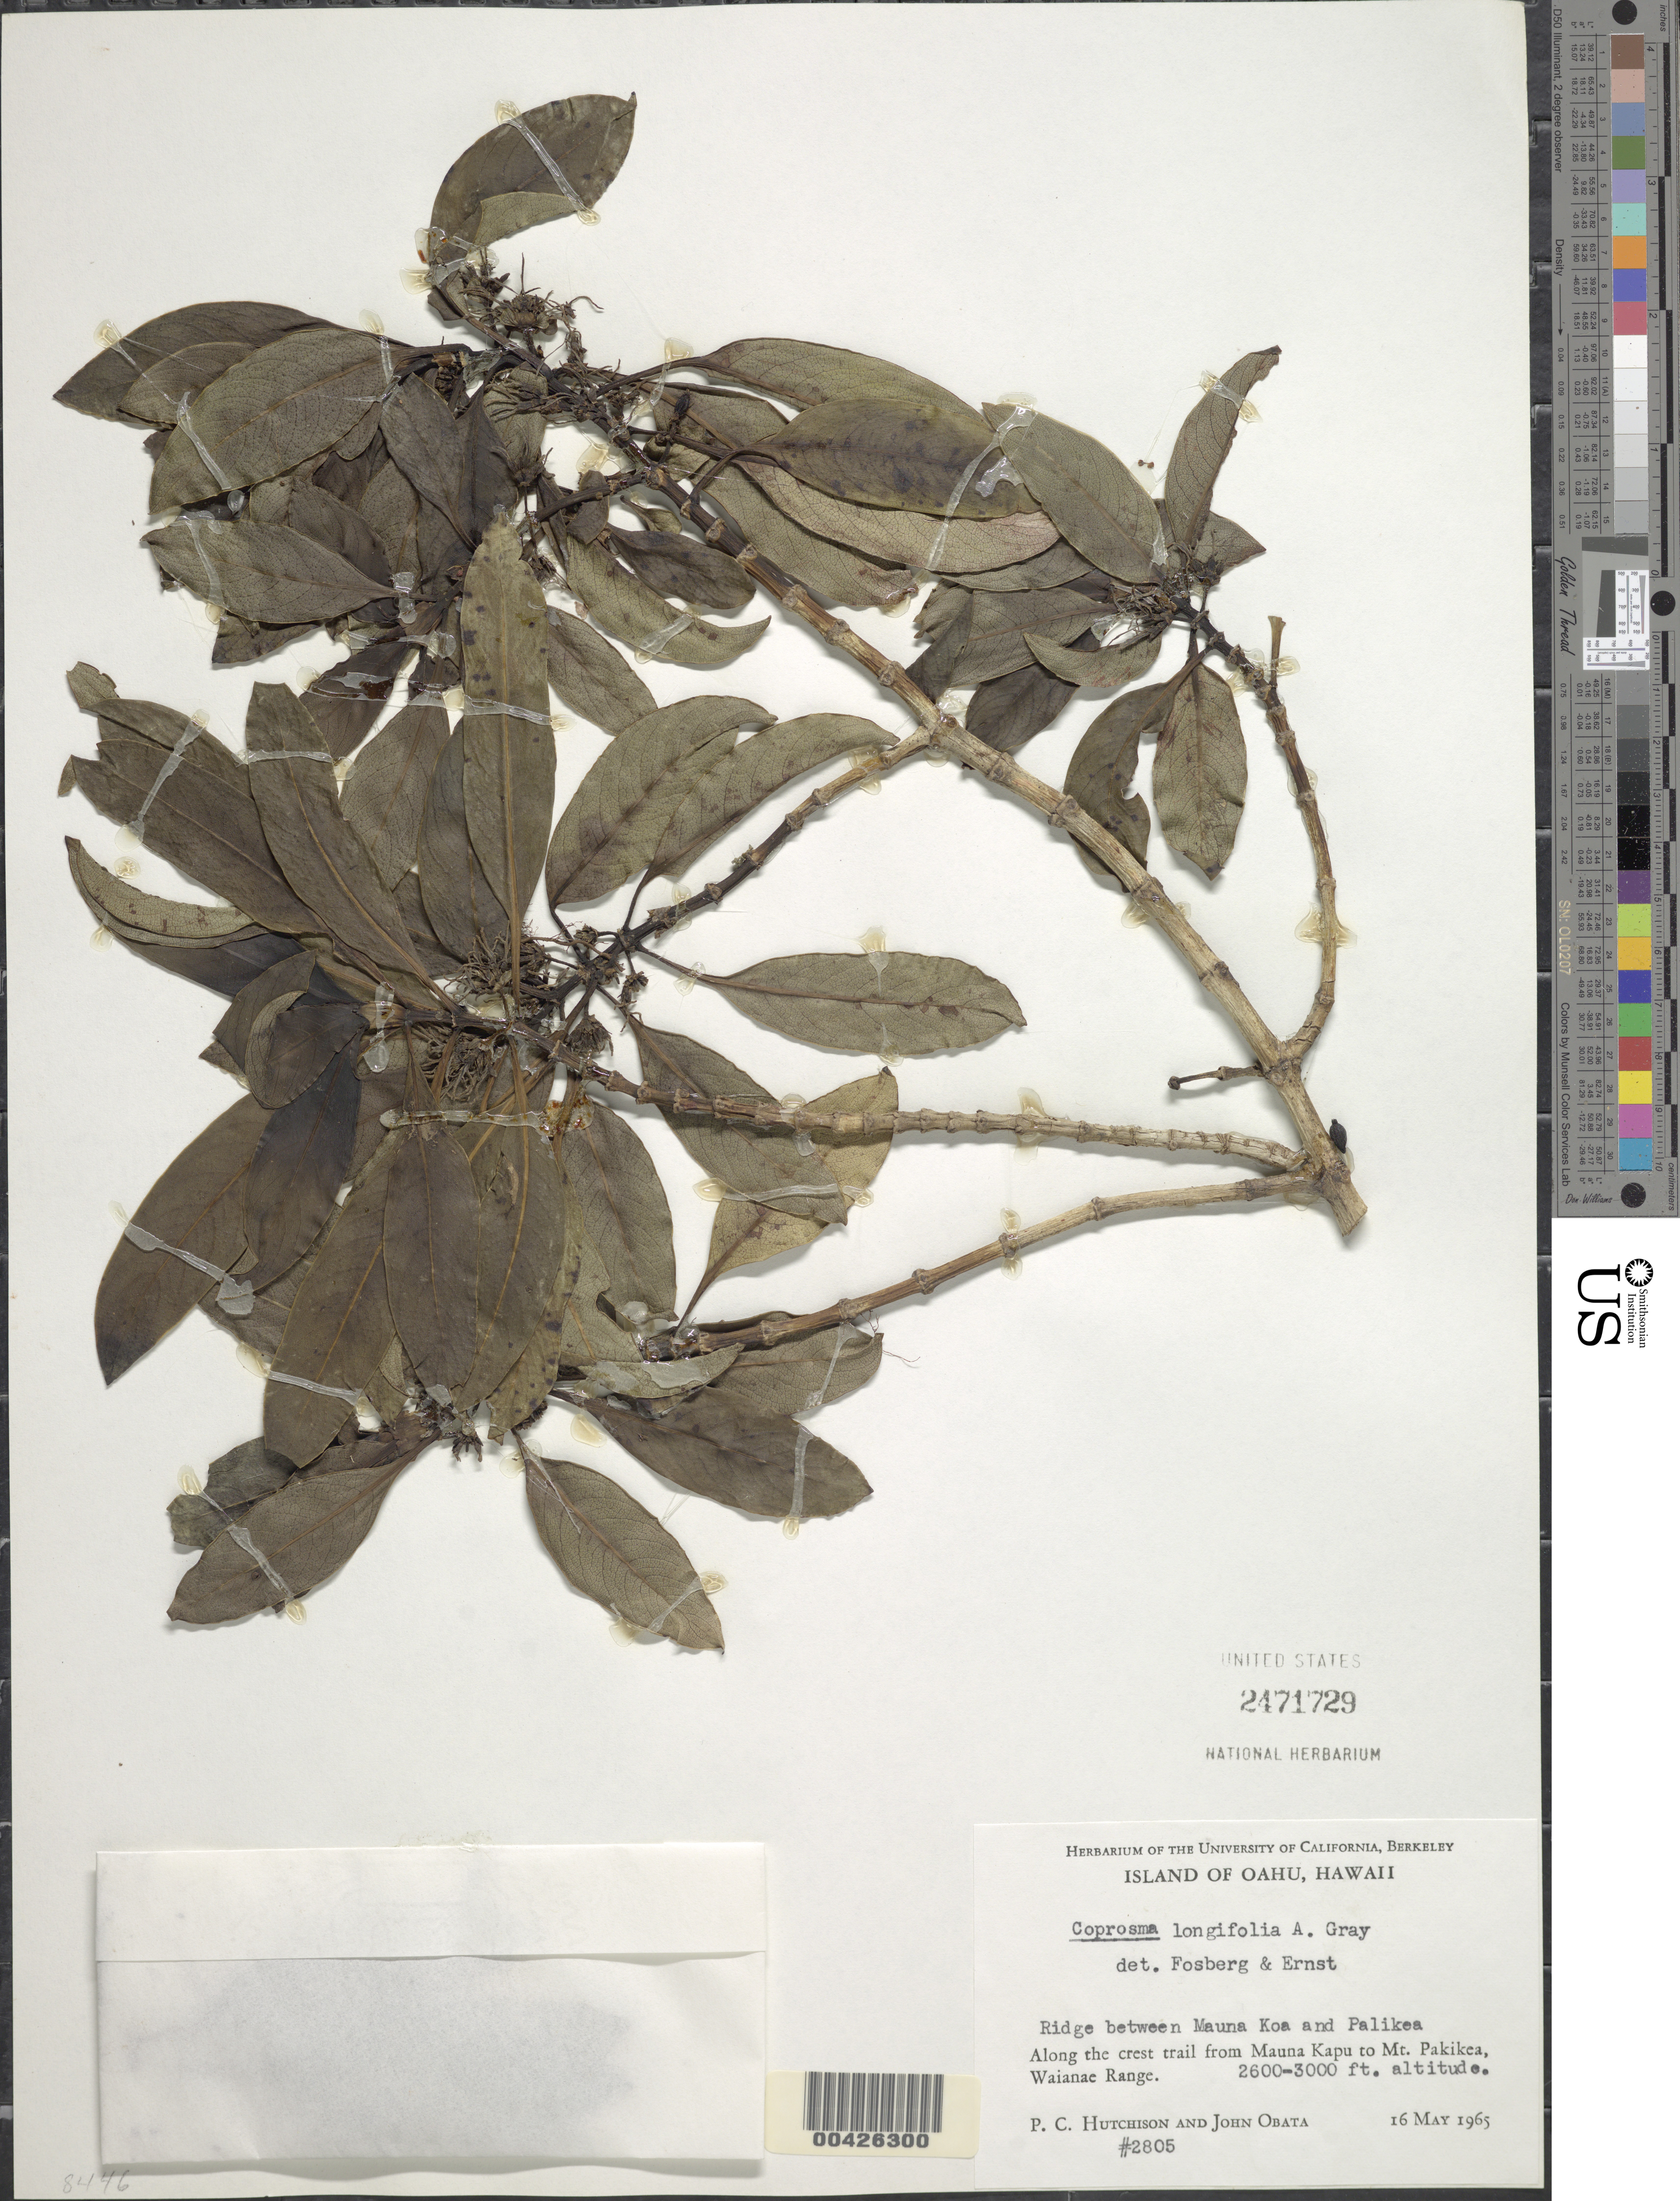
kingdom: Plantae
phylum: Tracheophyta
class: Magnoliopsida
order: Gentianales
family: Rubiaceae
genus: Coprosma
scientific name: Coprosma longifolia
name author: A. Gray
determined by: Fosberg, F. R.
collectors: P. C. Hutchison & J. Obata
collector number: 2805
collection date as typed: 16 May 1965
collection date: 1965-05-16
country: United States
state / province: Hawaii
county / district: Honolulu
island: Oahu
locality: ridge between Mauna Koa and Palikea; along the crest trail from Mauna Kapu to Mt. Pakikea, Waianae Range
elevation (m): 792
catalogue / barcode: US 2471729